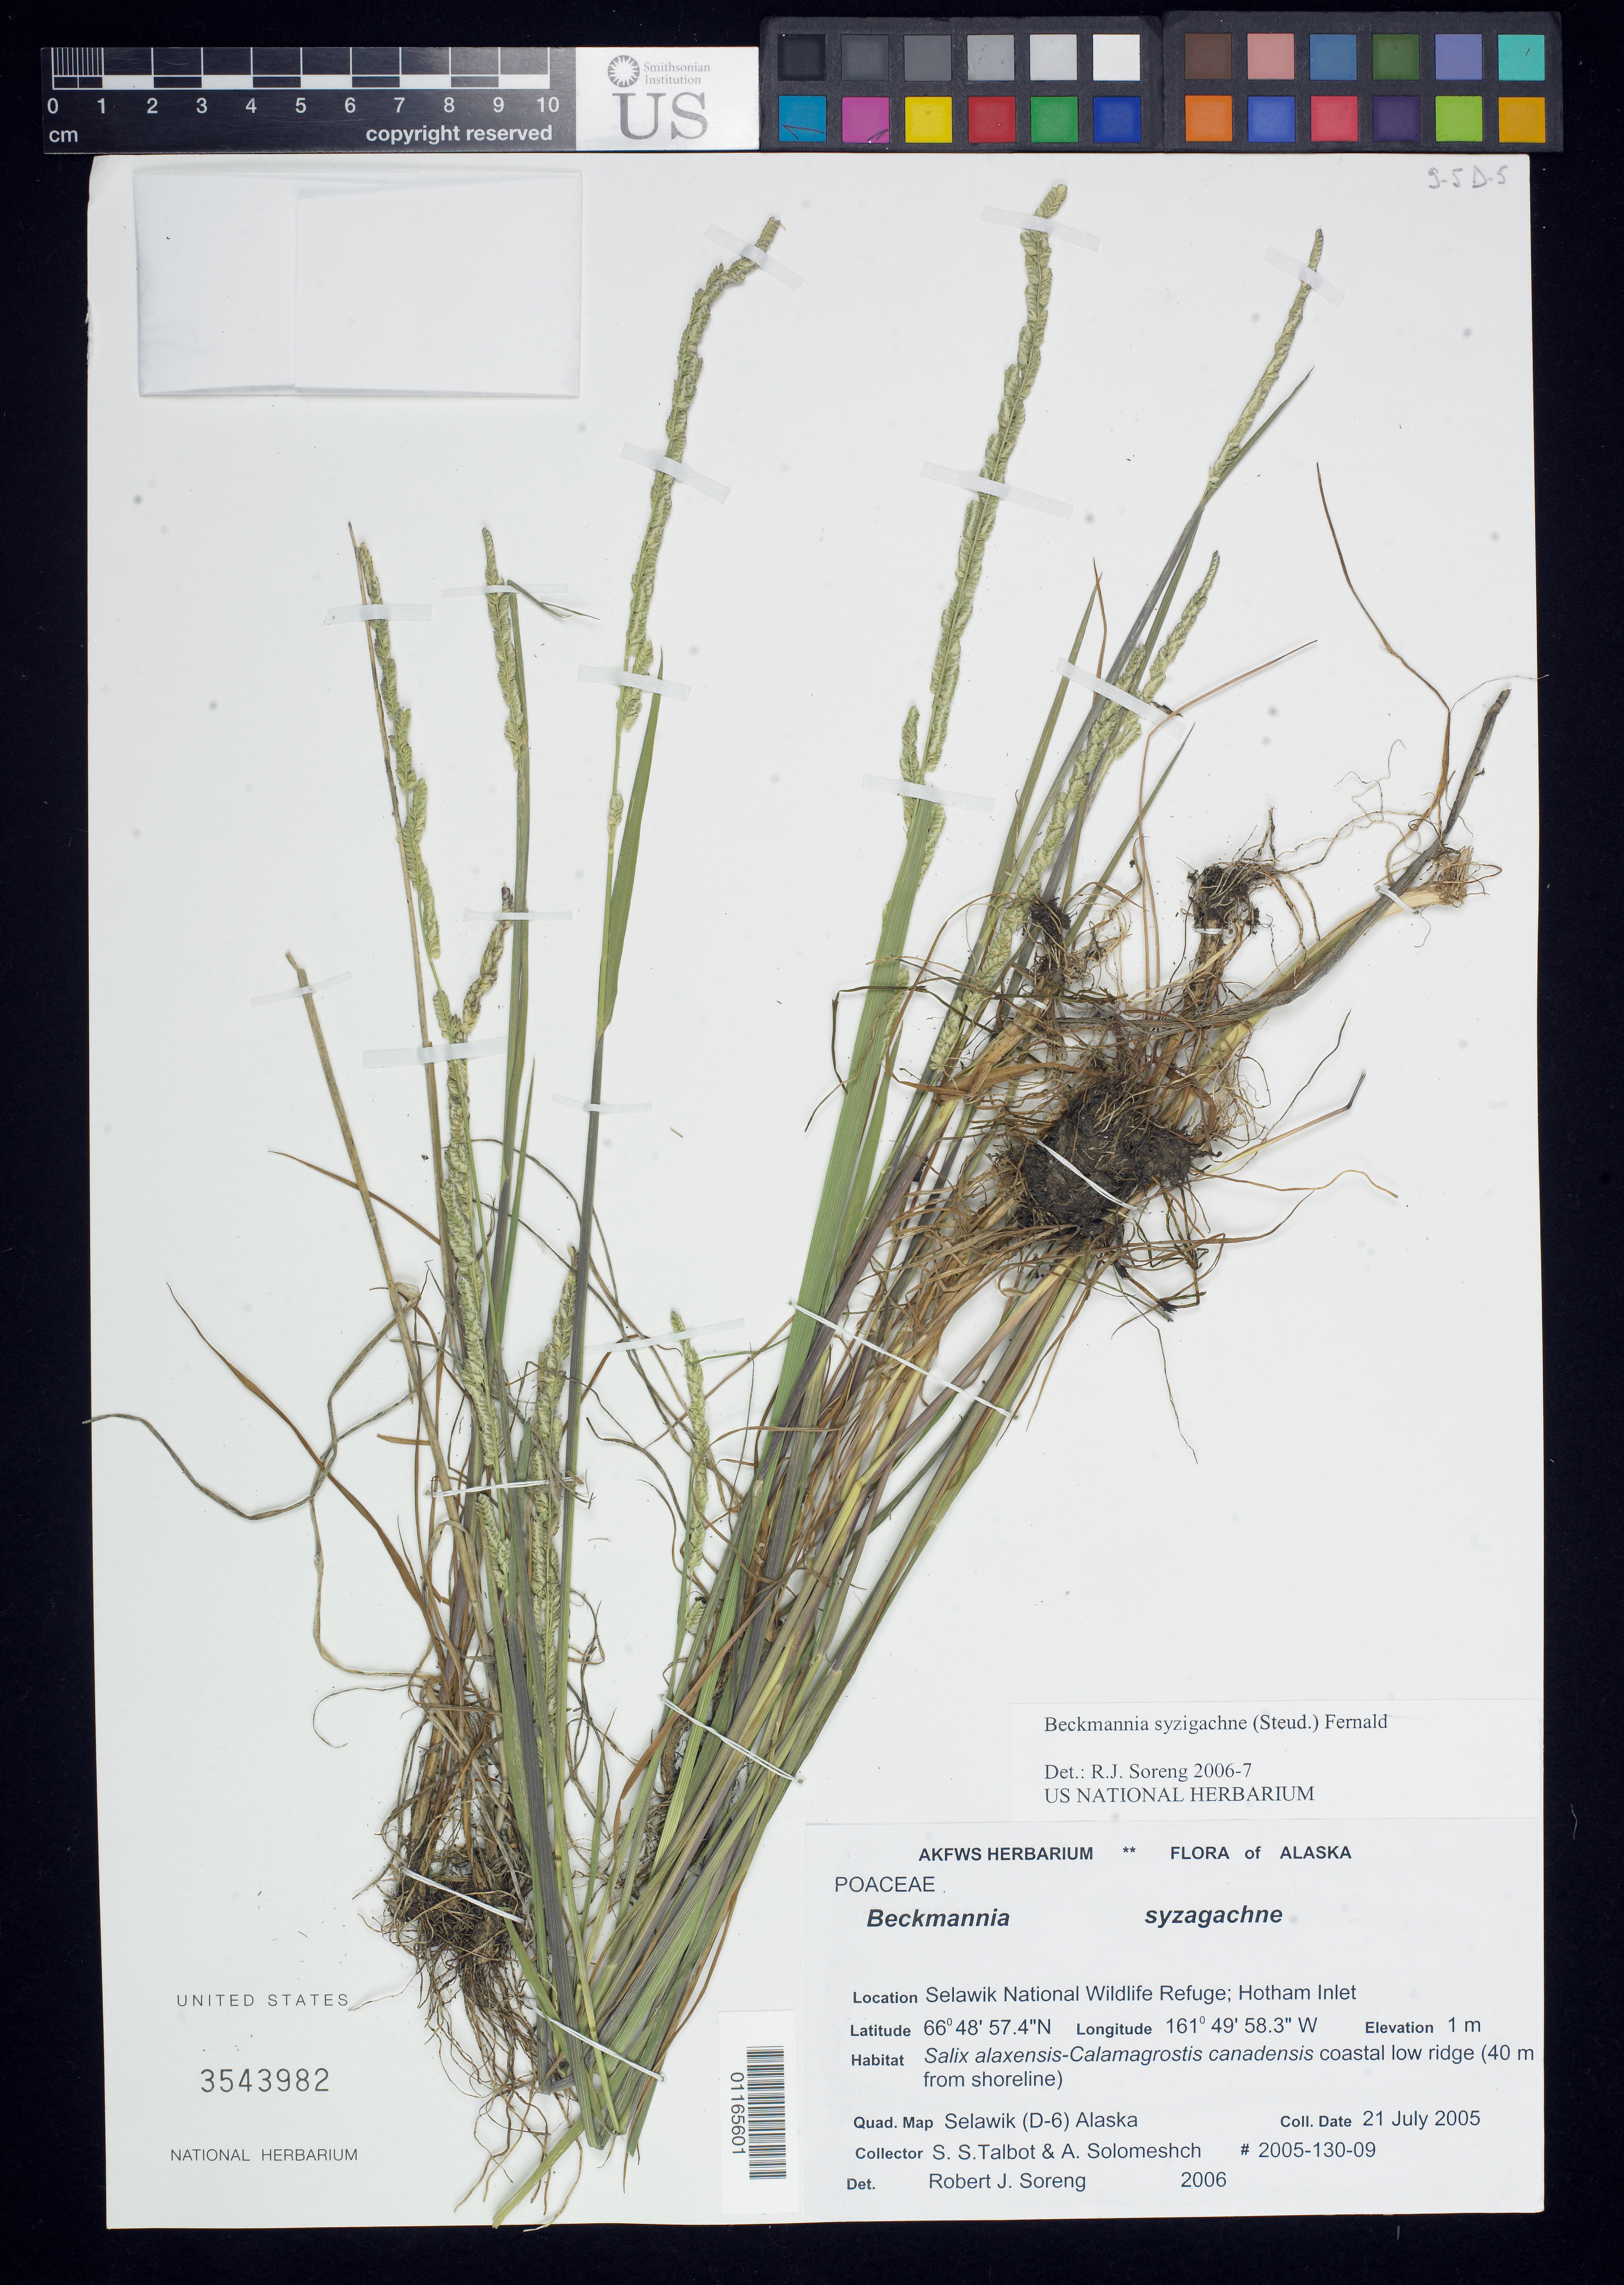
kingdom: Plantae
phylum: Tracheophyta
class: Liliopsida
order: Poales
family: Poaceae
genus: Beckmannia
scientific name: Beckmannia syzigachne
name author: (Steud.) Fernald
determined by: Soreng, Robert J., Research Associate (BOT), Smithsonian Institution - National Museum of Natural History (UNITED STATES)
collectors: S. S. Talbot & A. Solomeshch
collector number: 2005-130-09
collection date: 2005-07-21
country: United States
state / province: Alaska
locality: Selawik National Wildlife Refuge; Hotham Inlet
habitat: Salix alaxensis-Calamagrostis canadensis coastal low ridge (40 m from shoreline)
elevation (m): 1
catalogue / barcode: US 3543982